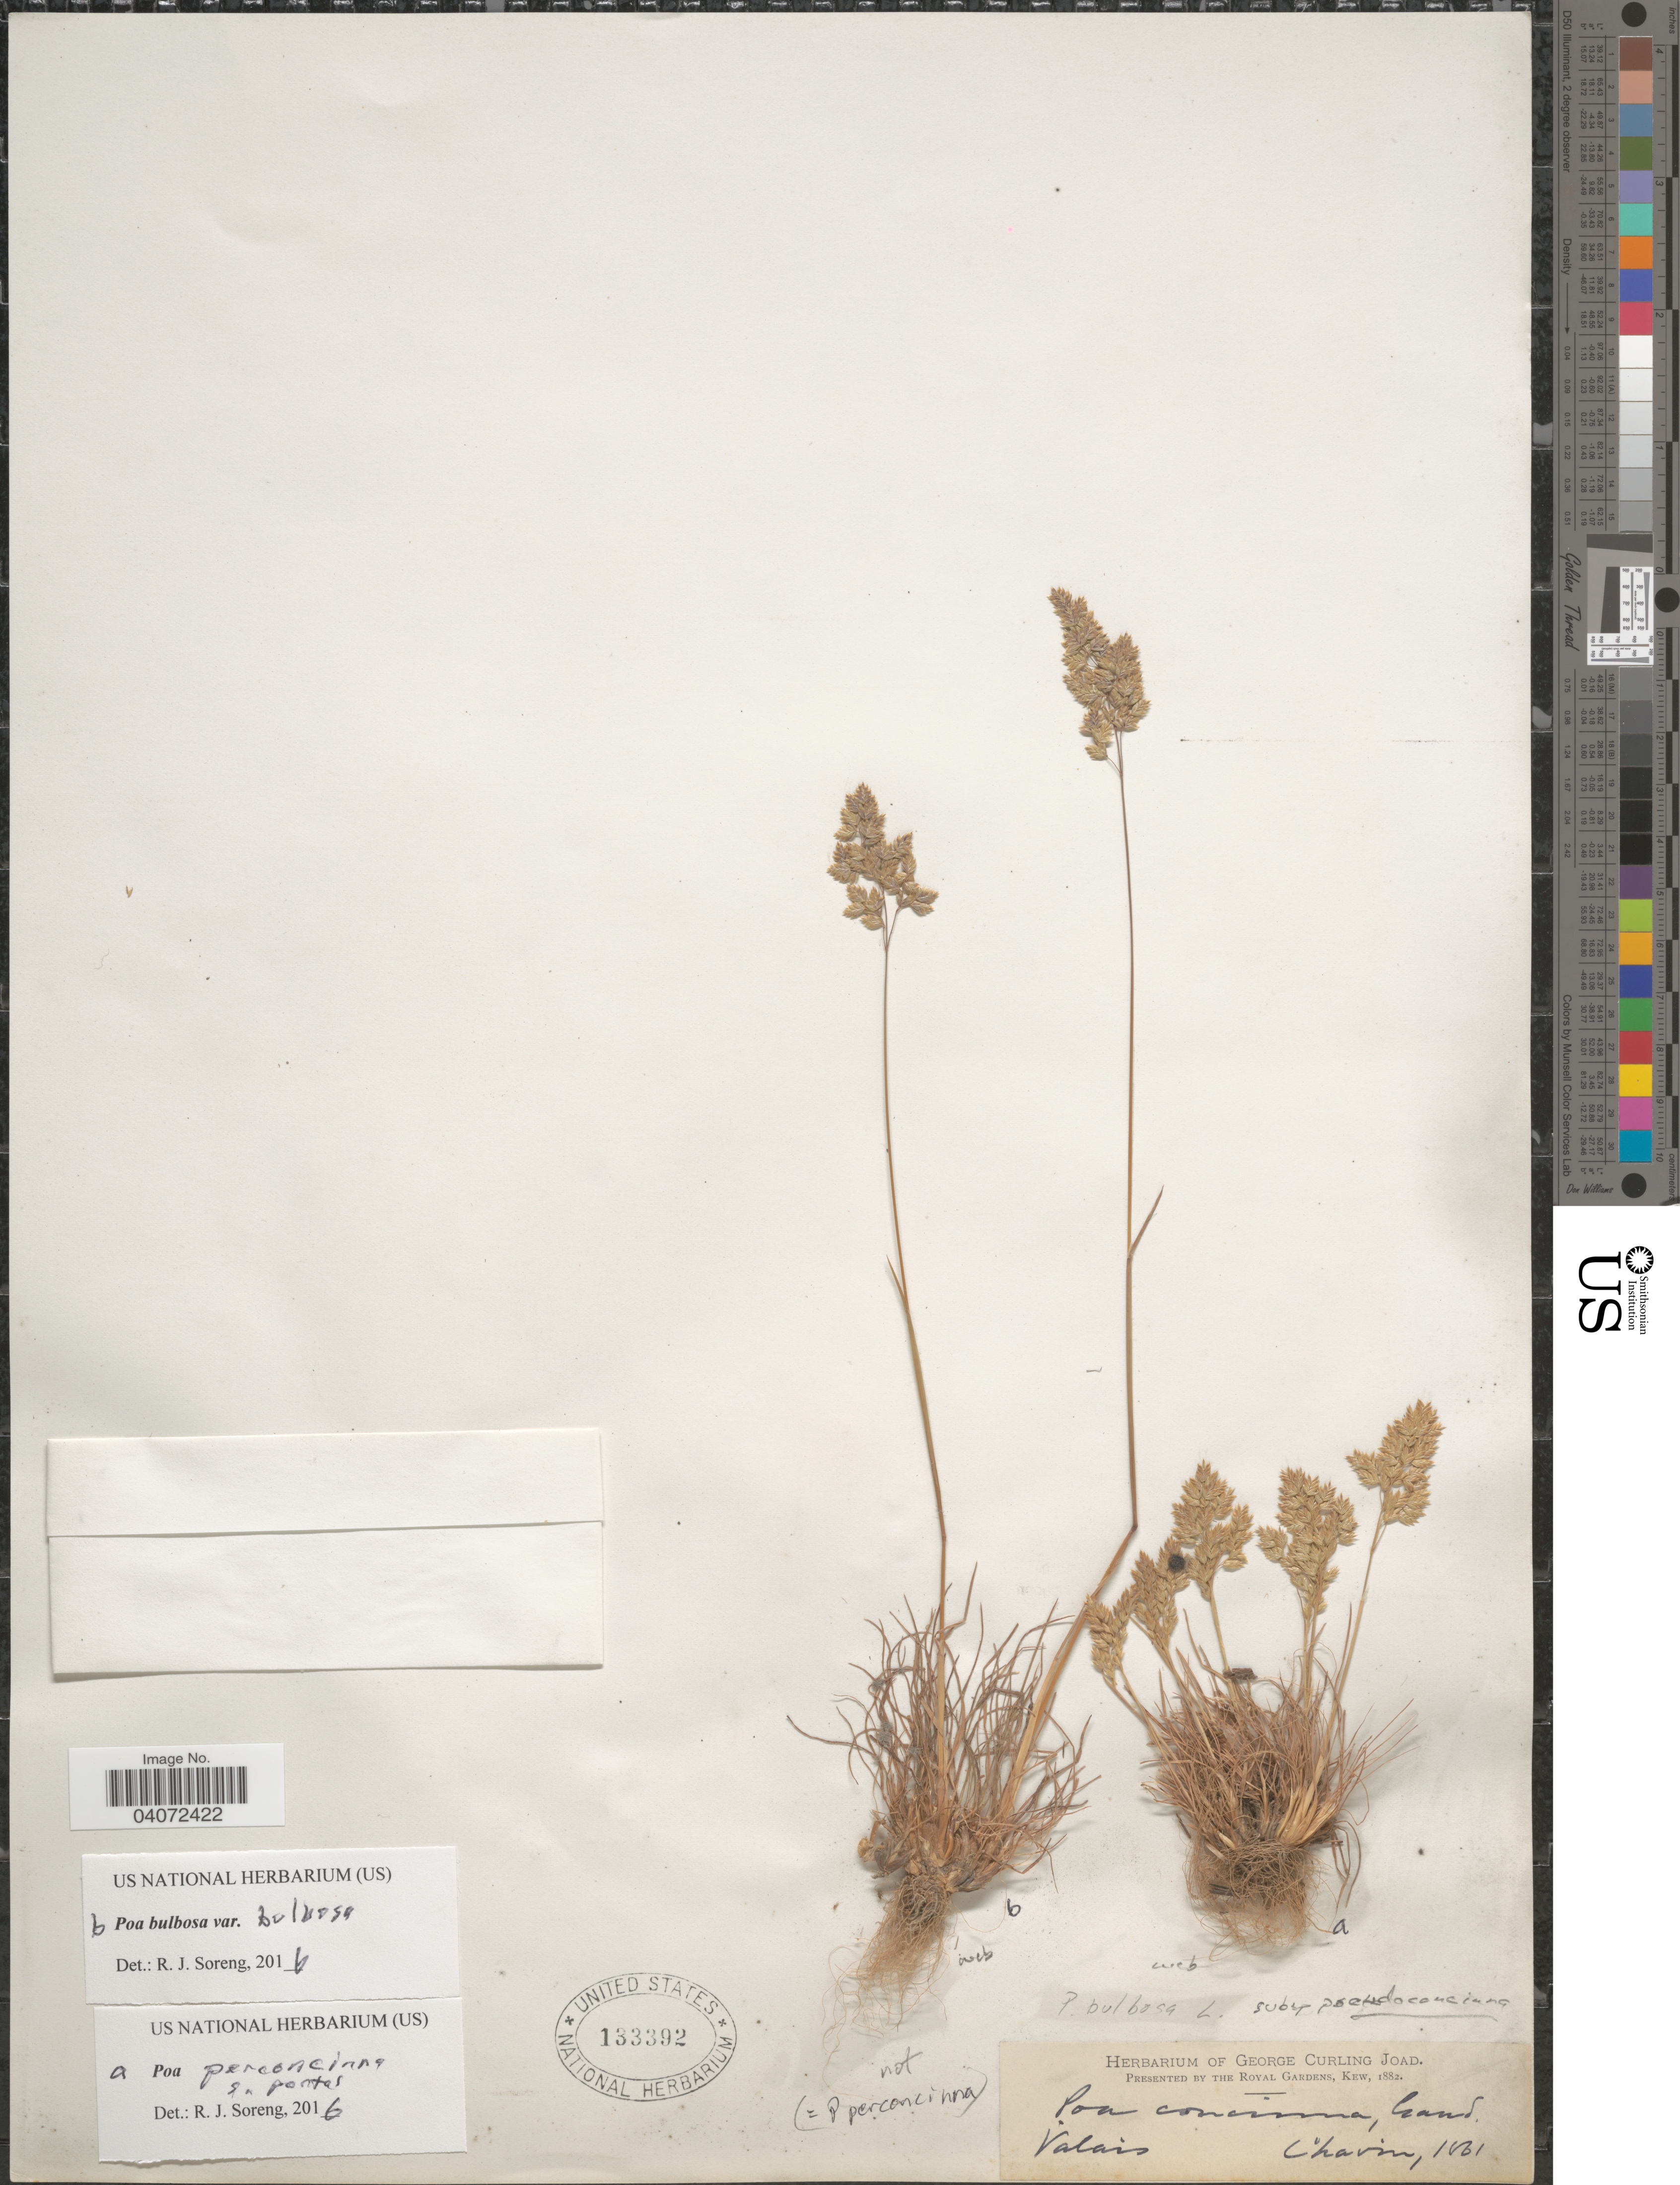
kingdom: Plantae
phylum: Tracheophyta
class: Liliopsida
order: Poales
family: Poaceae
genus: Poa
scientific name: Poa perconcinna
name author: J.R. Edm.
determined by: Soreng, Robert J., Research Associate (BOT), Smithsonian Institution - National Museum of Natural History (UNITED STATES)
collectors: -. Chavin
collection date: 1861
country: Switzerland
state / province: Valais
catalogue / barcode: US 133392